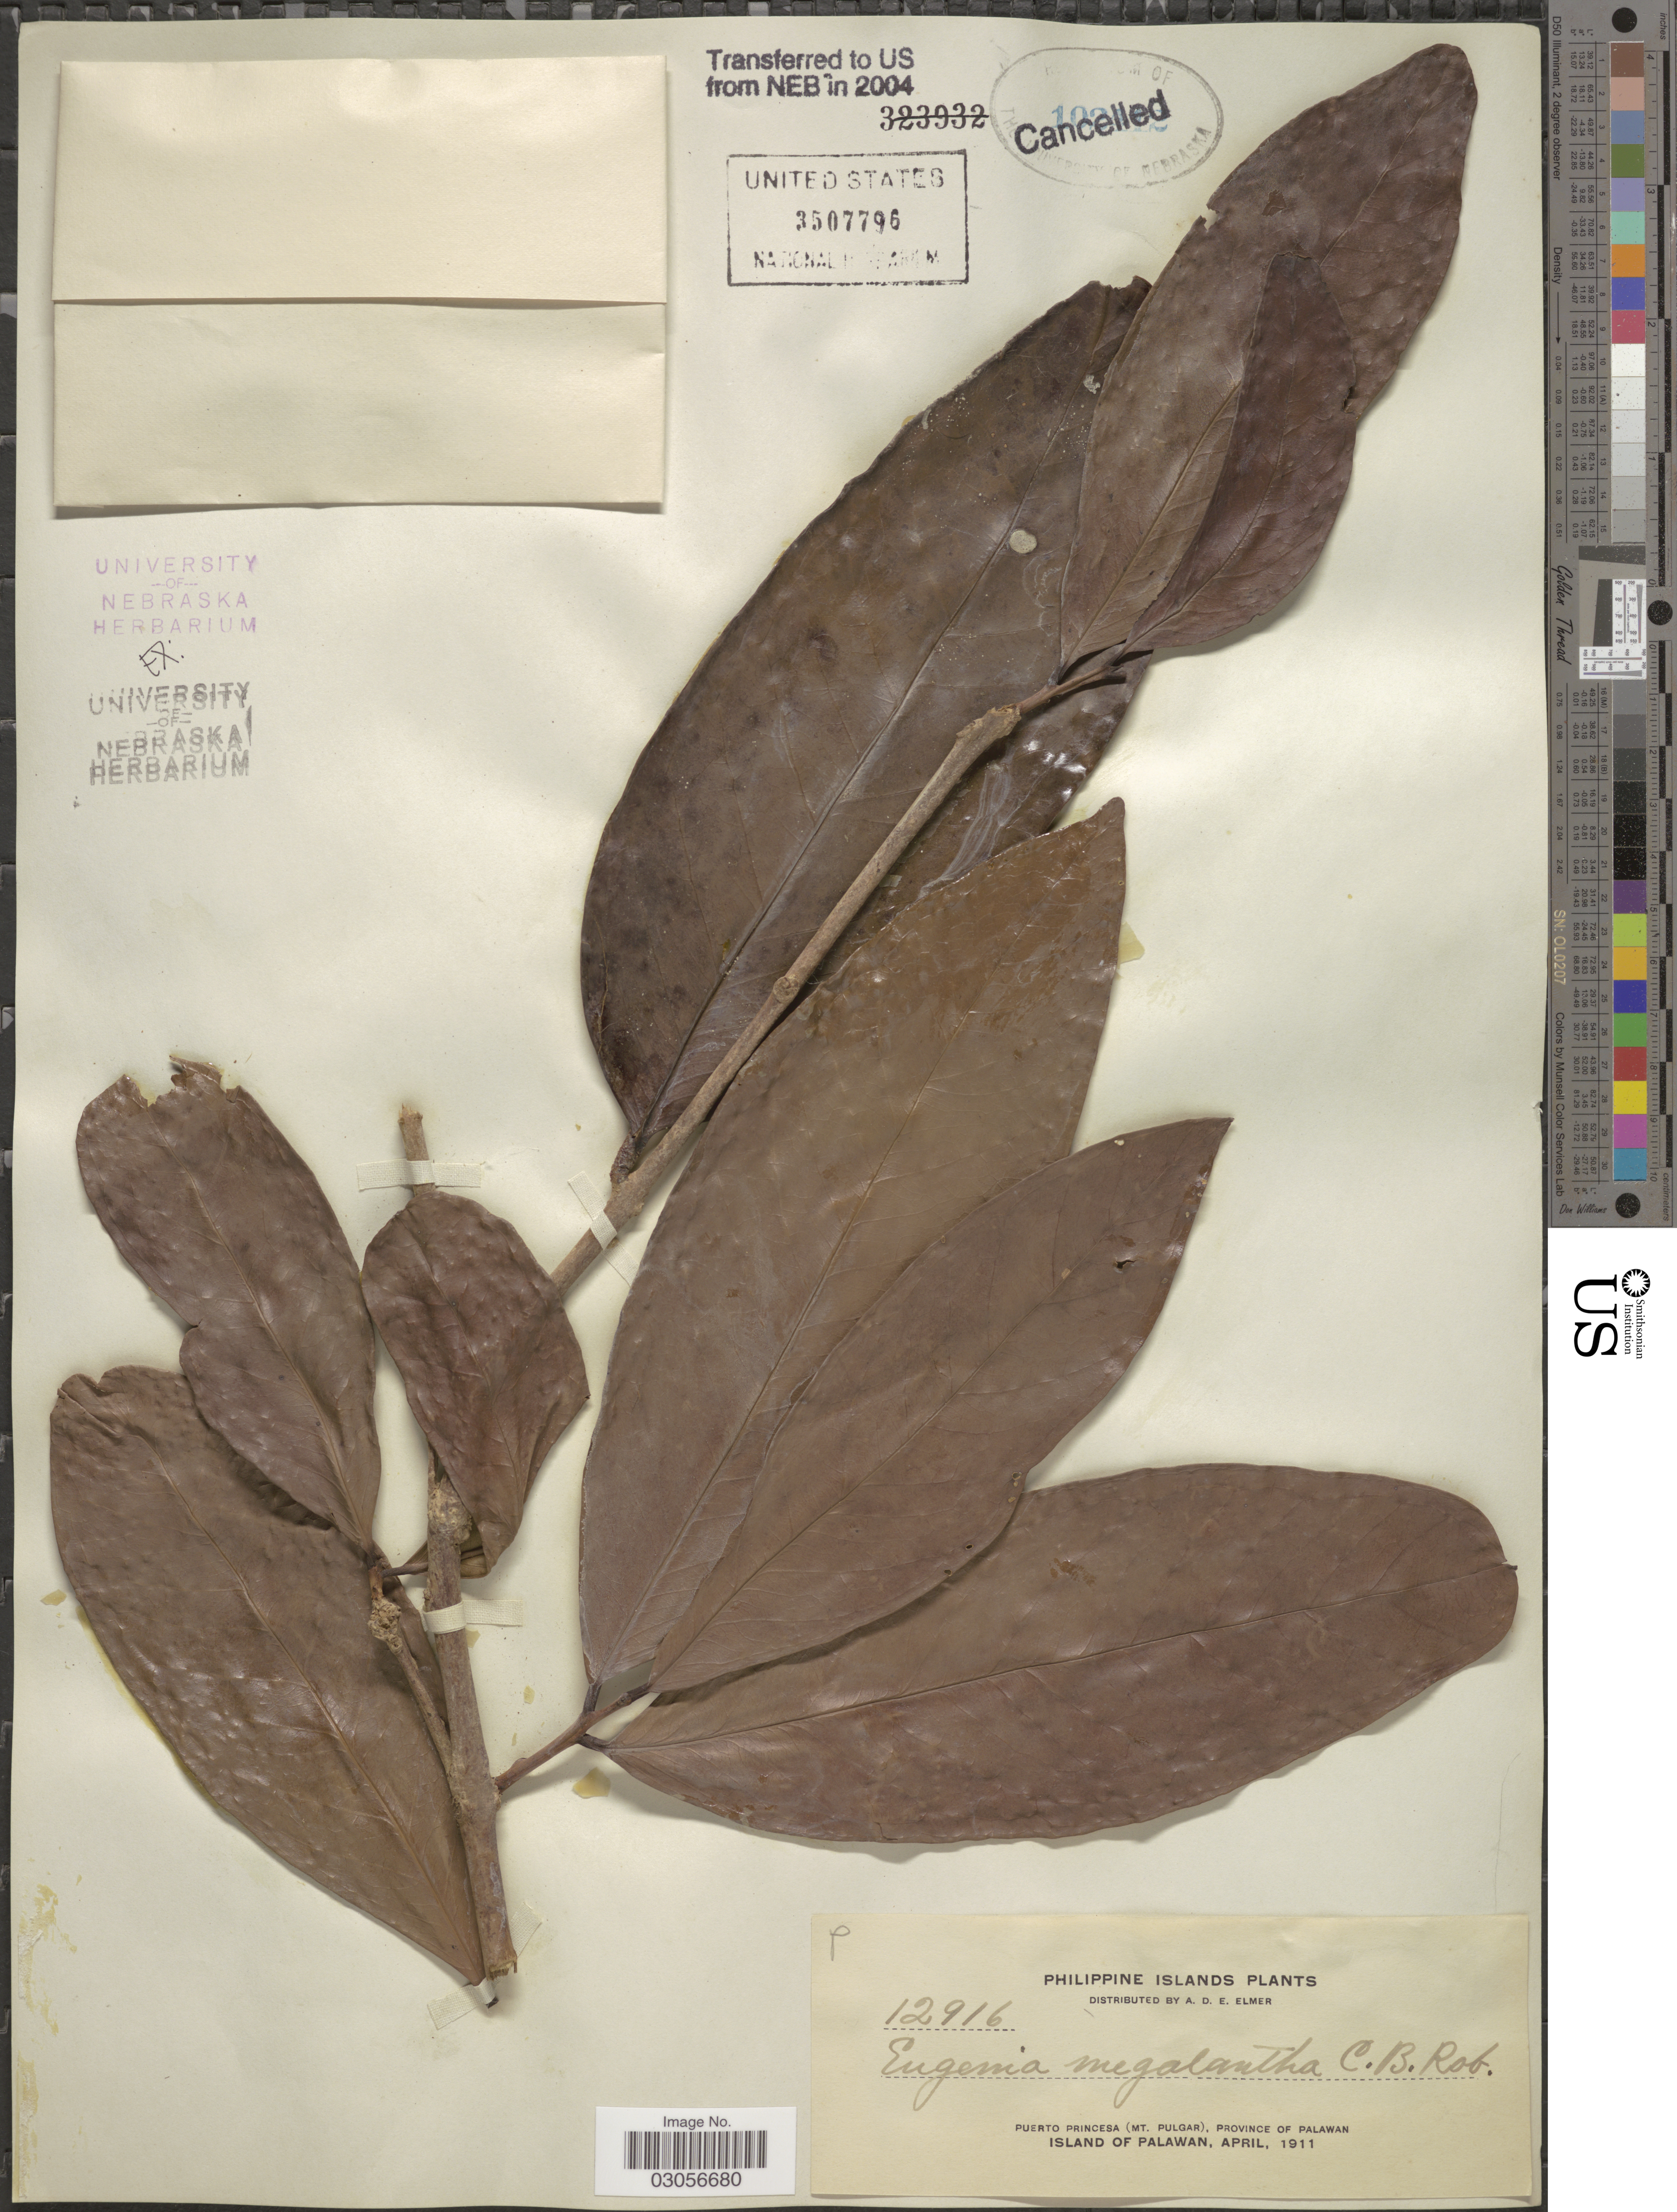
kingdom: Plantae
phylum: Tracheophyta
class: Magnoliopsida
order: Myrtales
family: Myrtaceae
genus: Syzygium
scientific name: Syzygium megalanthum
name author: (C.B. Rob.) Merr.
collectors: A. D. E. Elmer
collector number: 12916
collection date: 1911-04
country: Philippines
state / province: Mimaropa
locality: Philippine Islands. Puerto Princesa (Mt. Pulgar), Province of Palawan. Island of Palawan.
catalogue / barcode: US 3507796